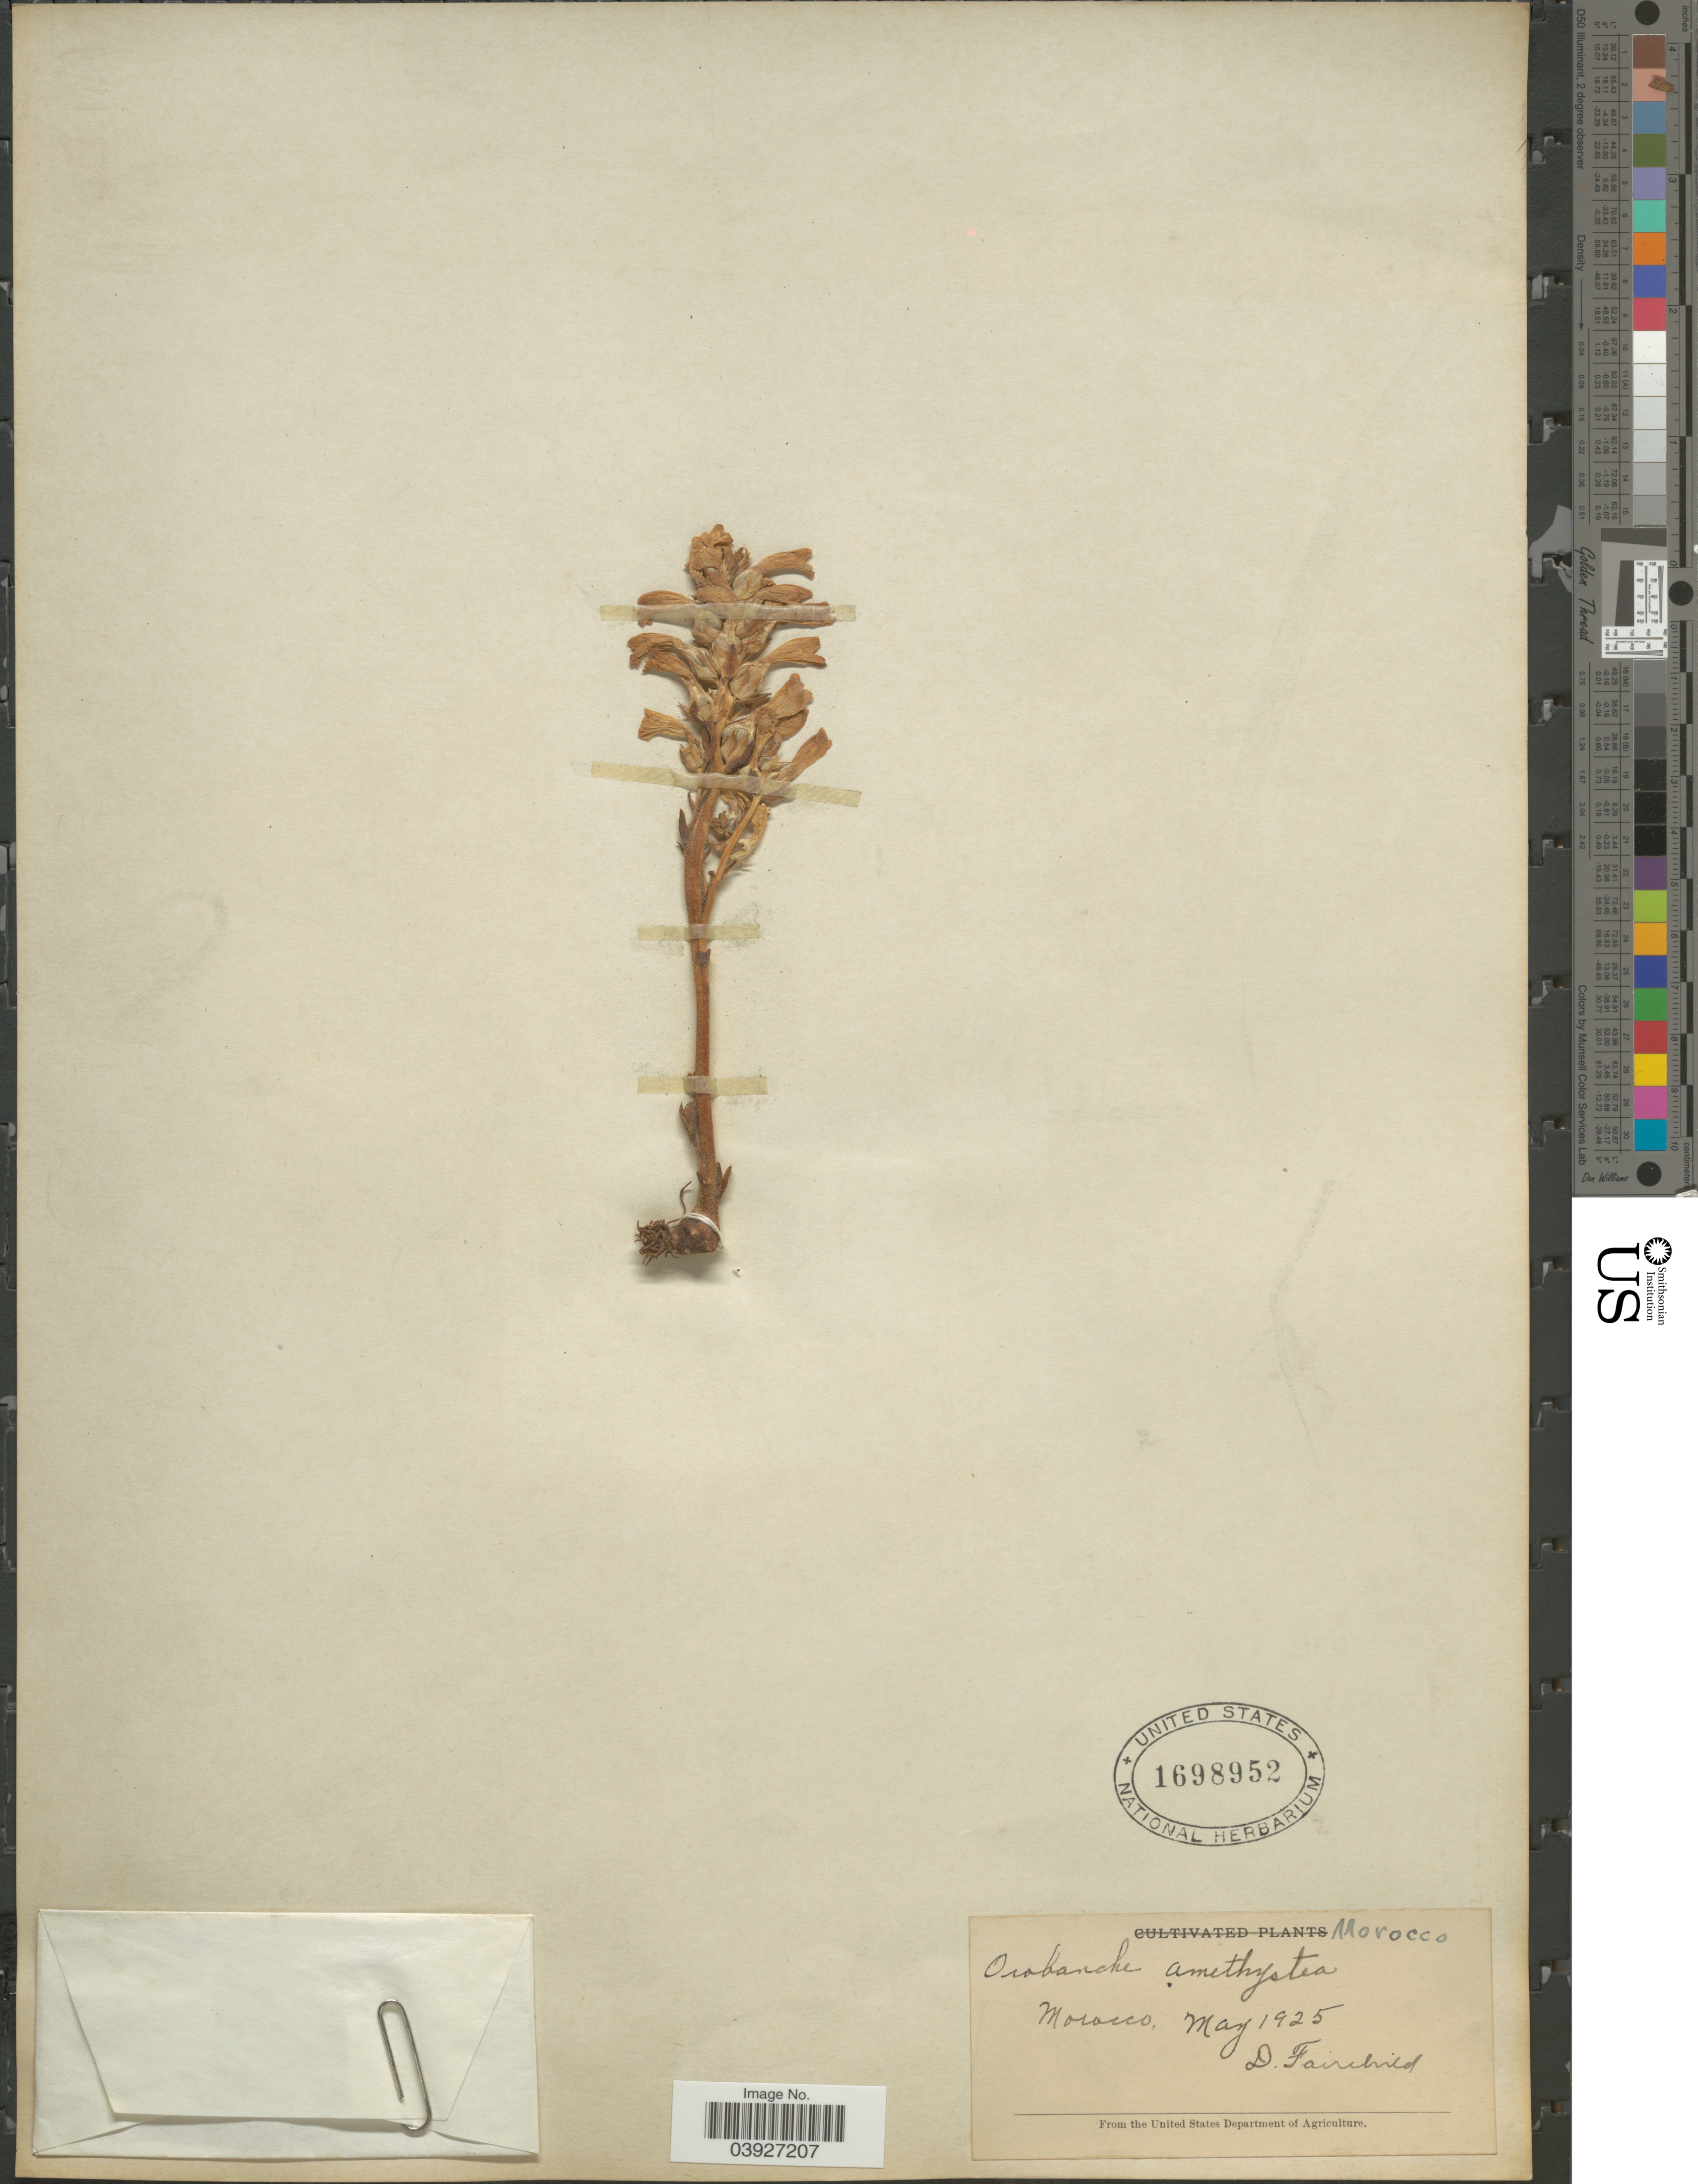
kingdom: Plantae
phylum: Tracheophyta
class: Magnoliopsida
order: Lamiales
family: Orobanchaceae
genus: Orobanche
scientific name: Orobanche amethystea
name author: Thuill.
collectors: D. Fairchild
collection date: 1925-05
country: Morocco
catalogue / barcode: US 1698952